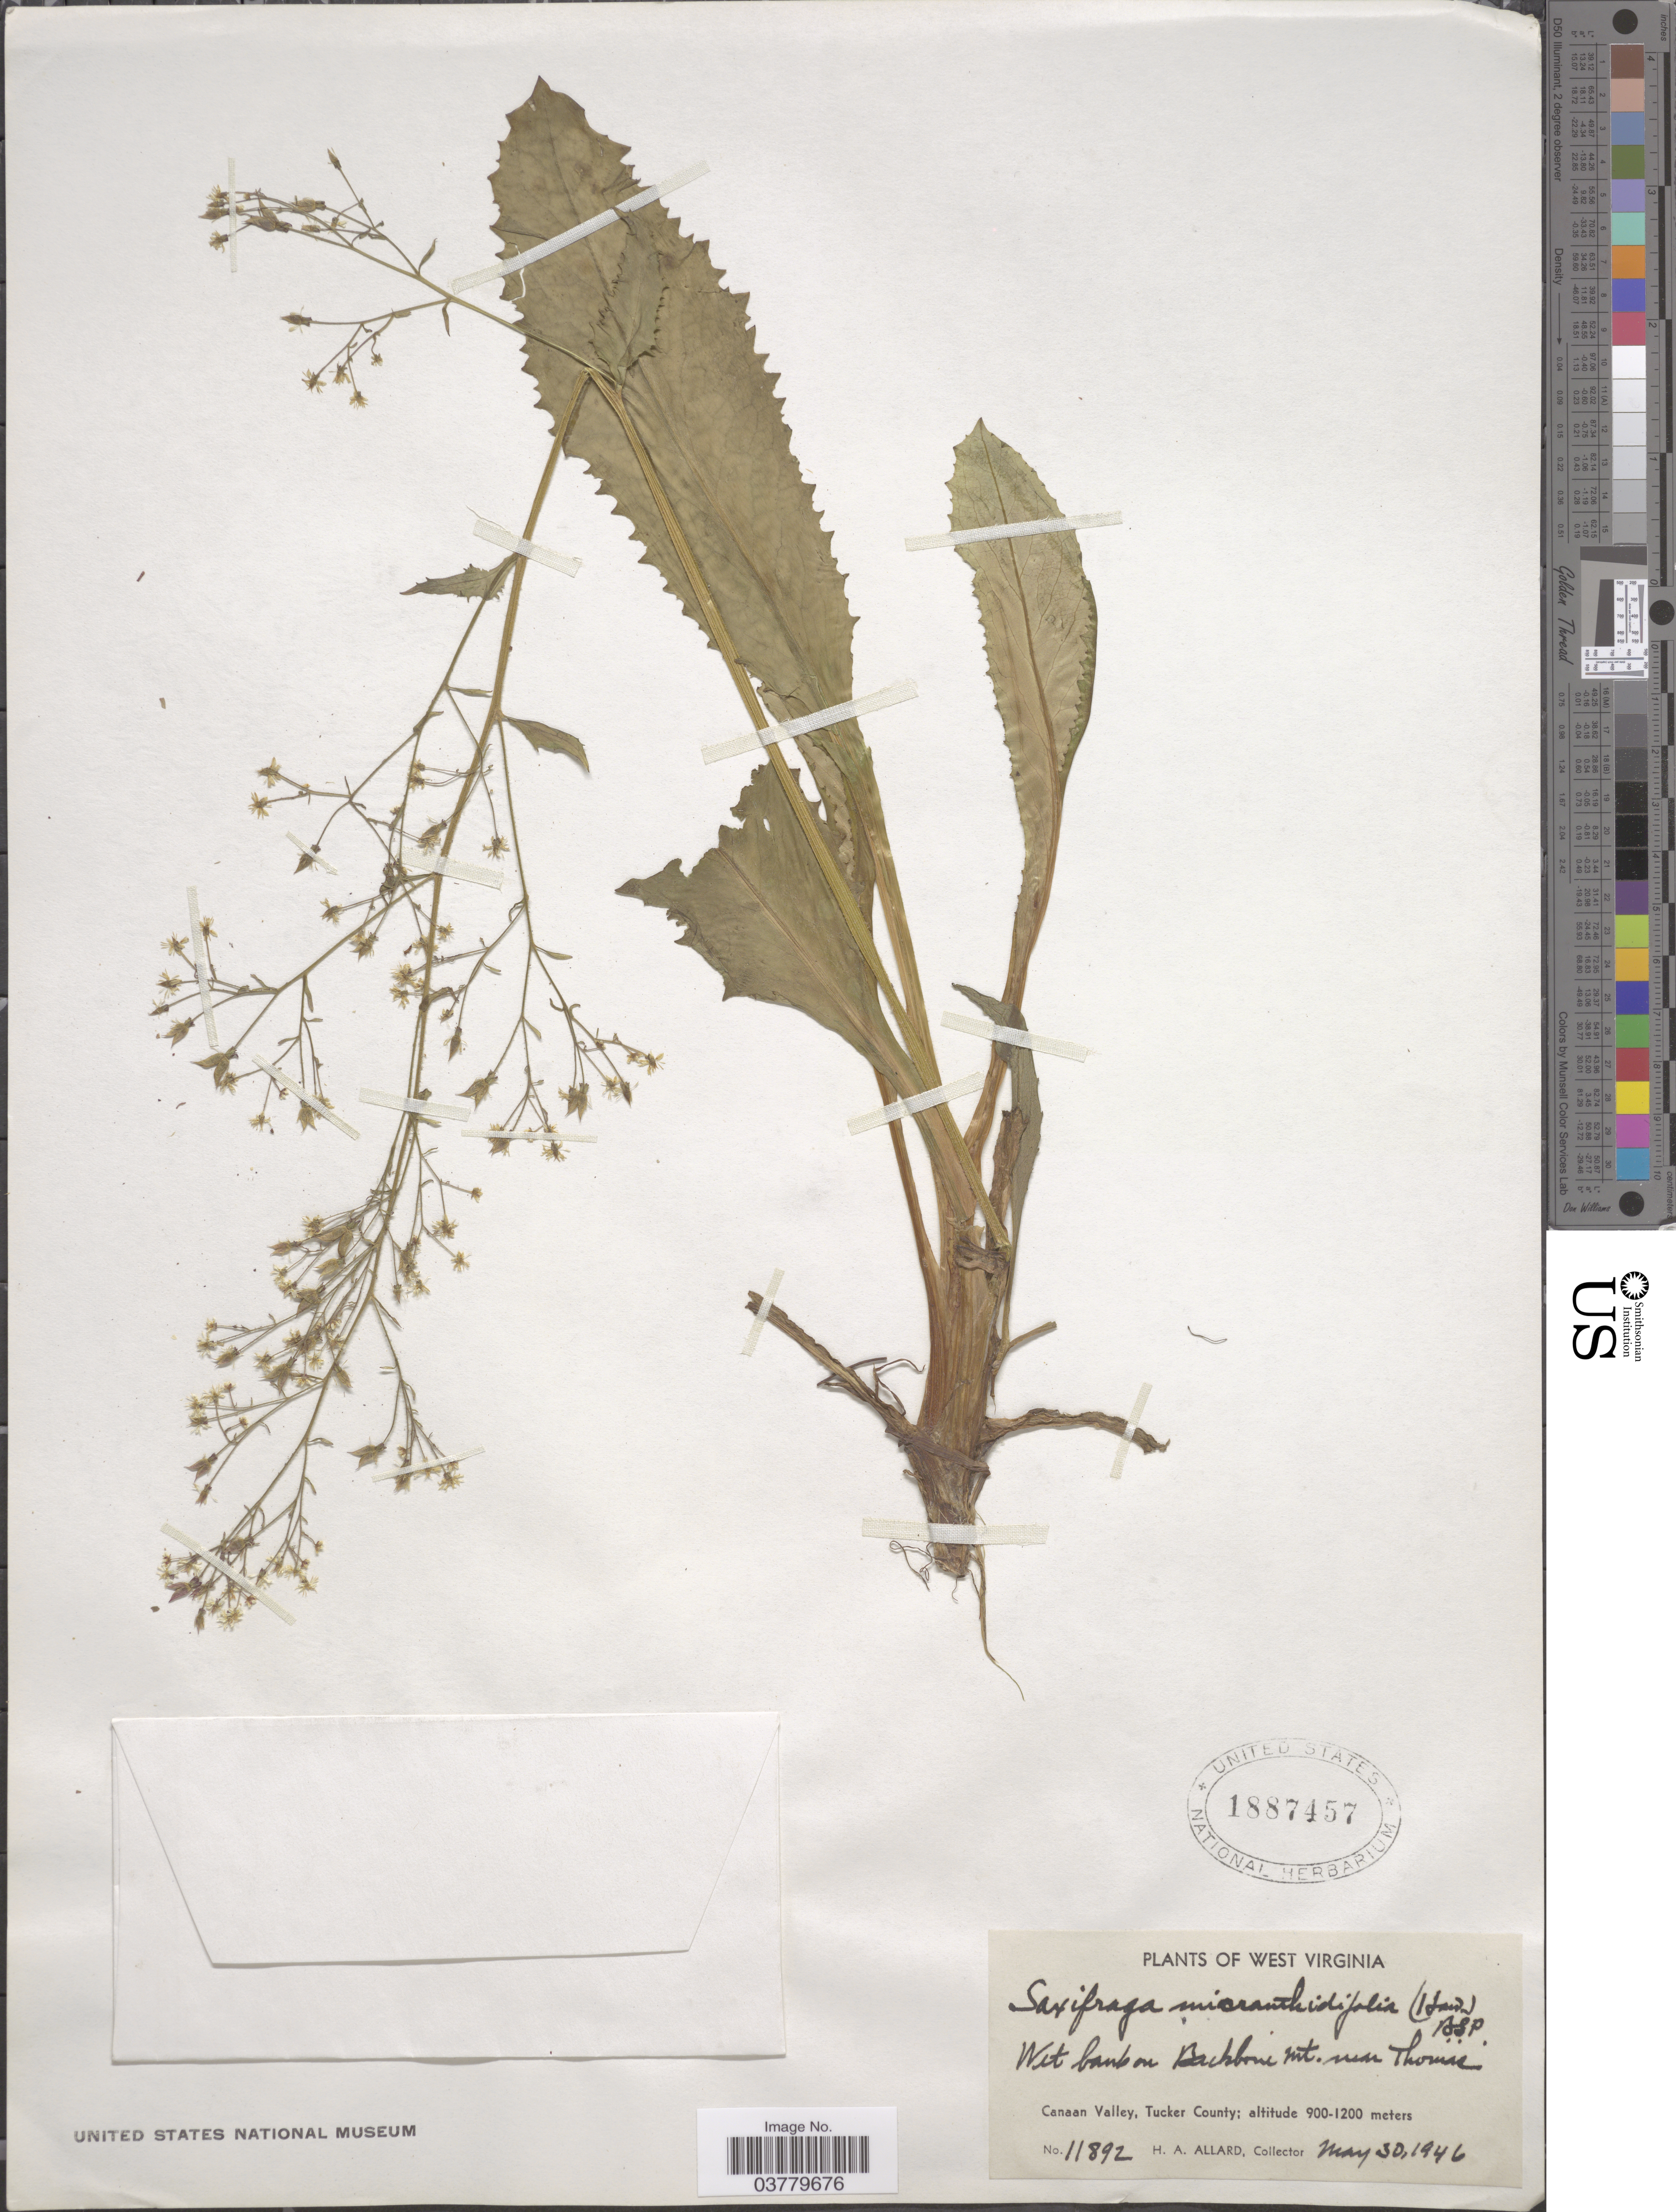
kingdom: Plantae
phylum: Tracheophyta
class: Magnoliopsida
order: Saxifragales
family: Saxifragaceae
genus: Micranthes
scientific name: Micranthes micranthidifolia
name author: (Haw.) Small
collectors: H. A. Allard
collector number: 11892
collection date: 1946-05-30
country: United States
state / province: West Virginia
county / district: Tucker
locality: Wet banks on Backbone Mt. near Thomas. Canaan Valley, Tucker County.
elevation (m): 900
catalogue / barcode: US 1887457